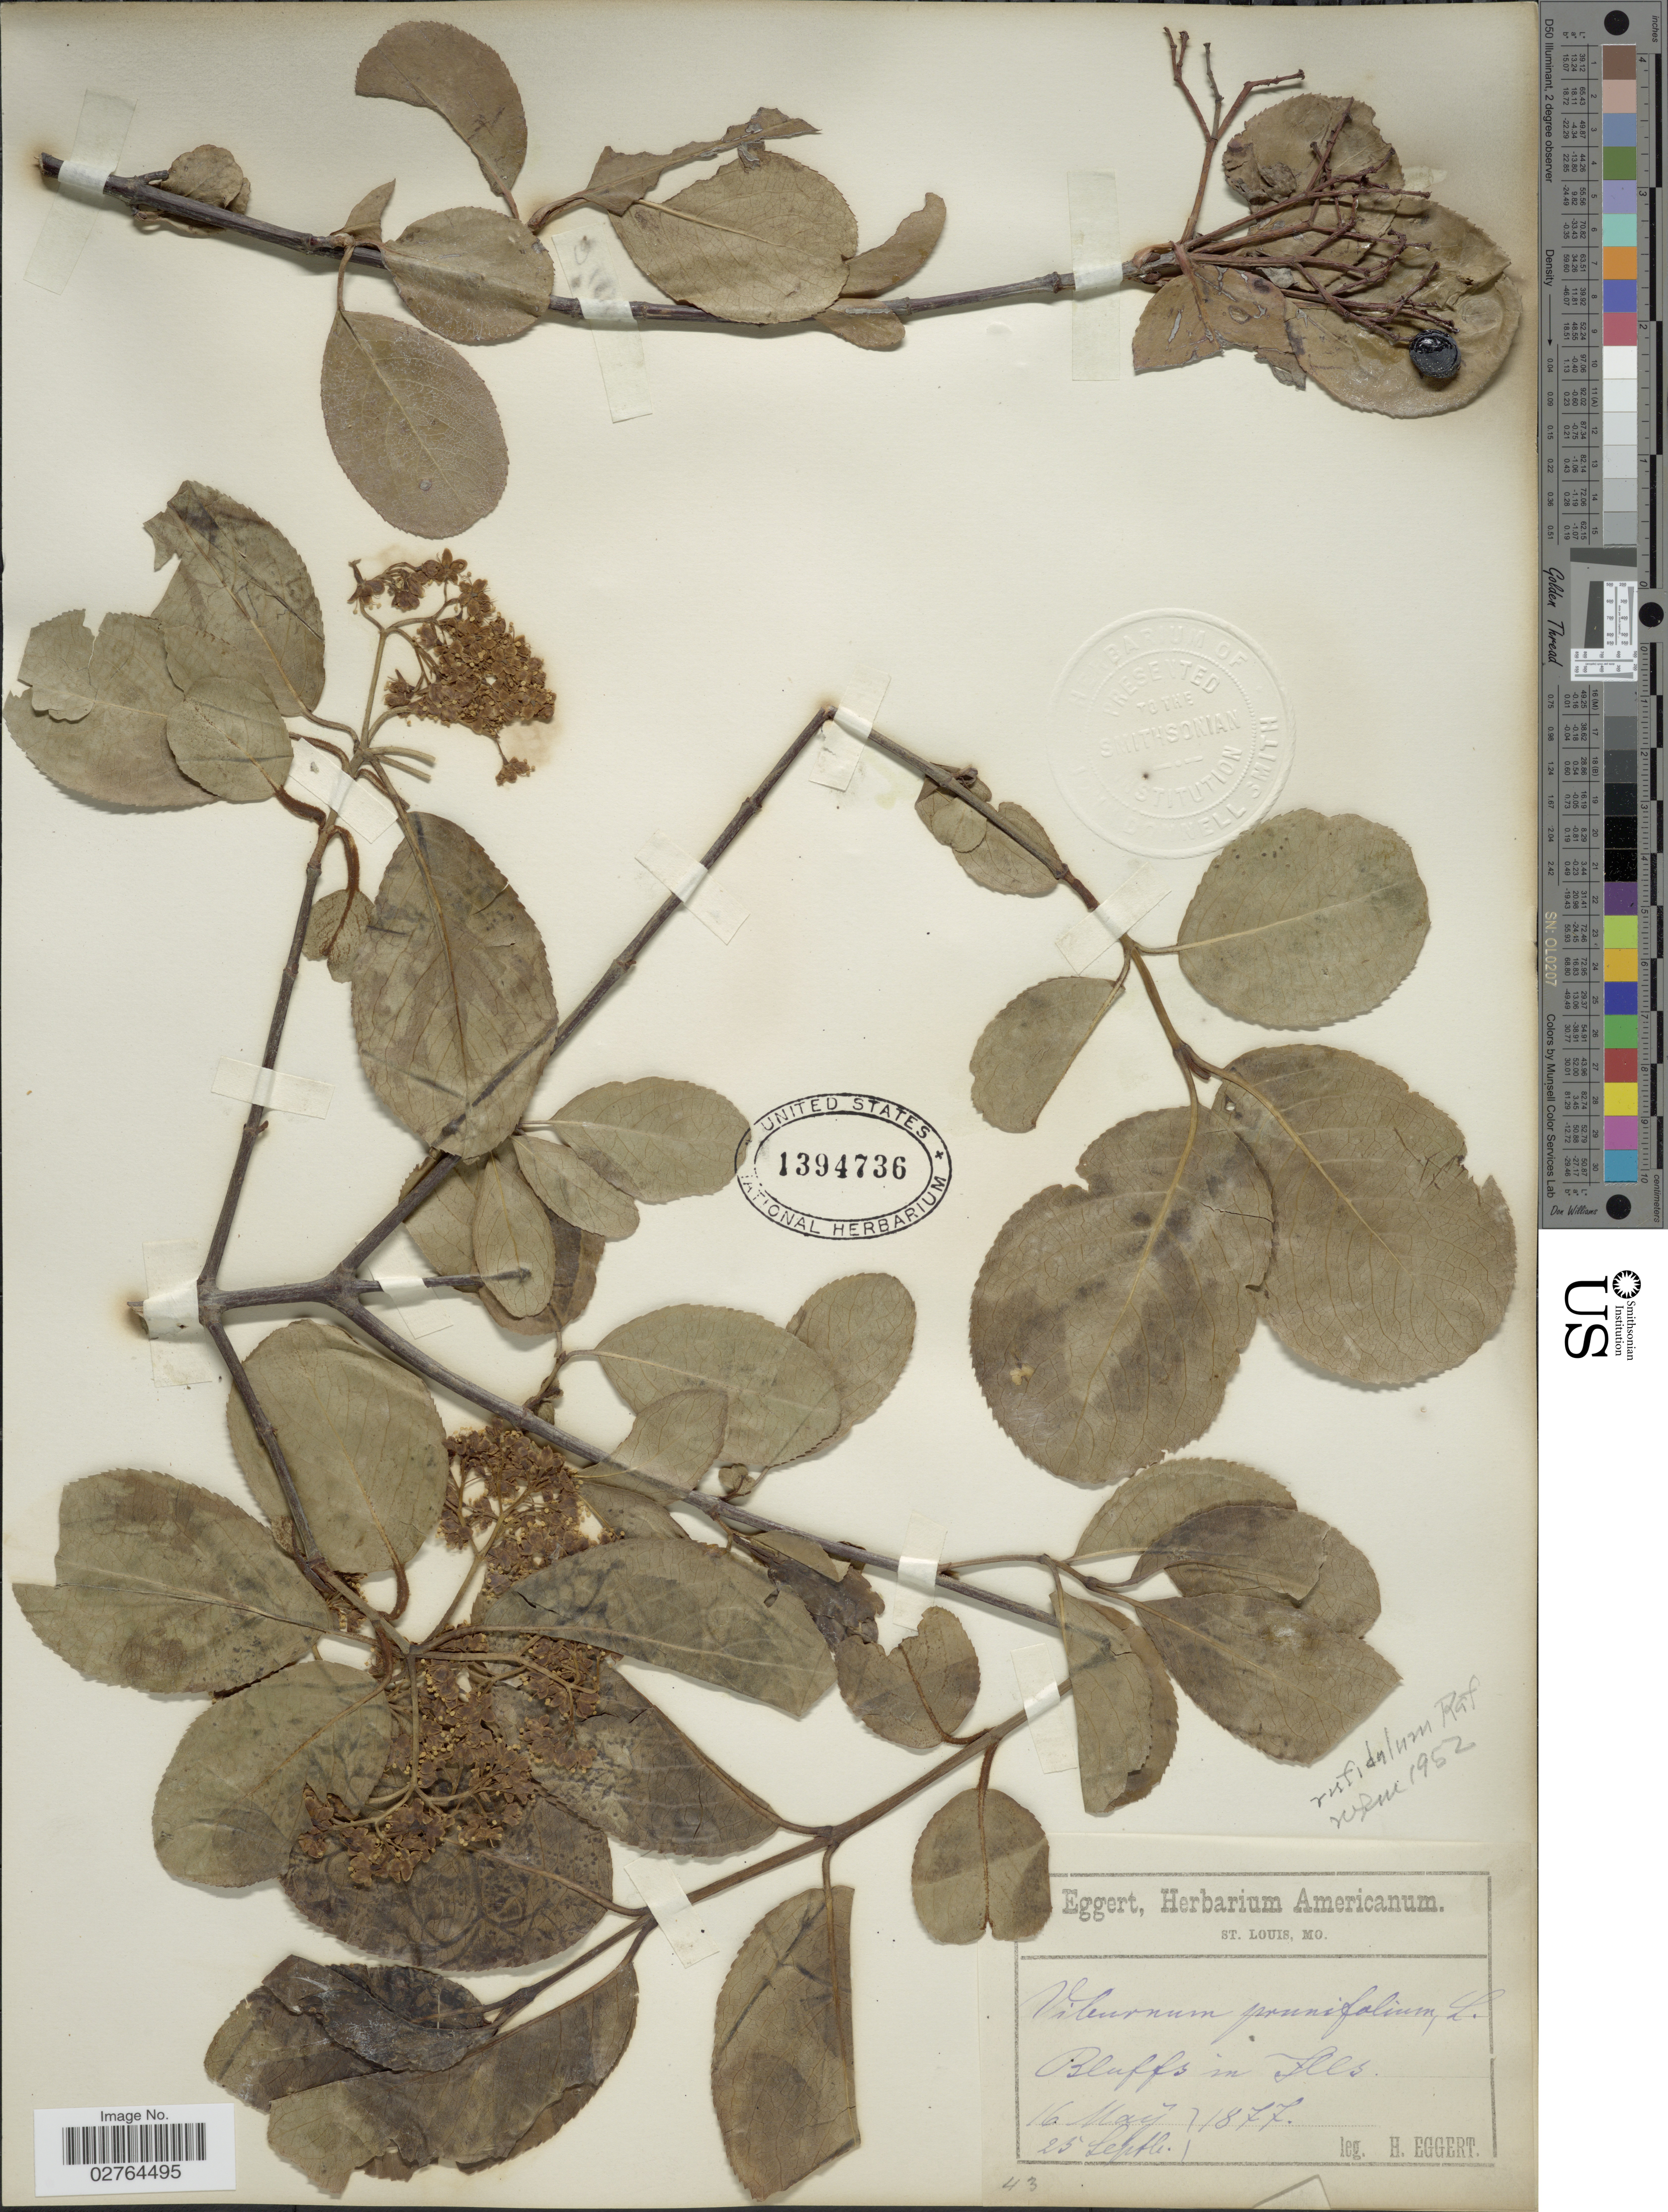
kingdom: Plantae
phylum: Tracheophyta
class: Magnoliopsida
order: Dipsacales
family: Viburnaceae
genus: Viburnum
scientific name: Viburnum rufidulum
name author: Raf.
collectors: H. Eggert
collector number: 43?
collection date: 1877-05-16/1877-09-25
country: United States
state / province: Illinois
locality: Bluffs in Ills.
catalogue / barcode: US 1394736